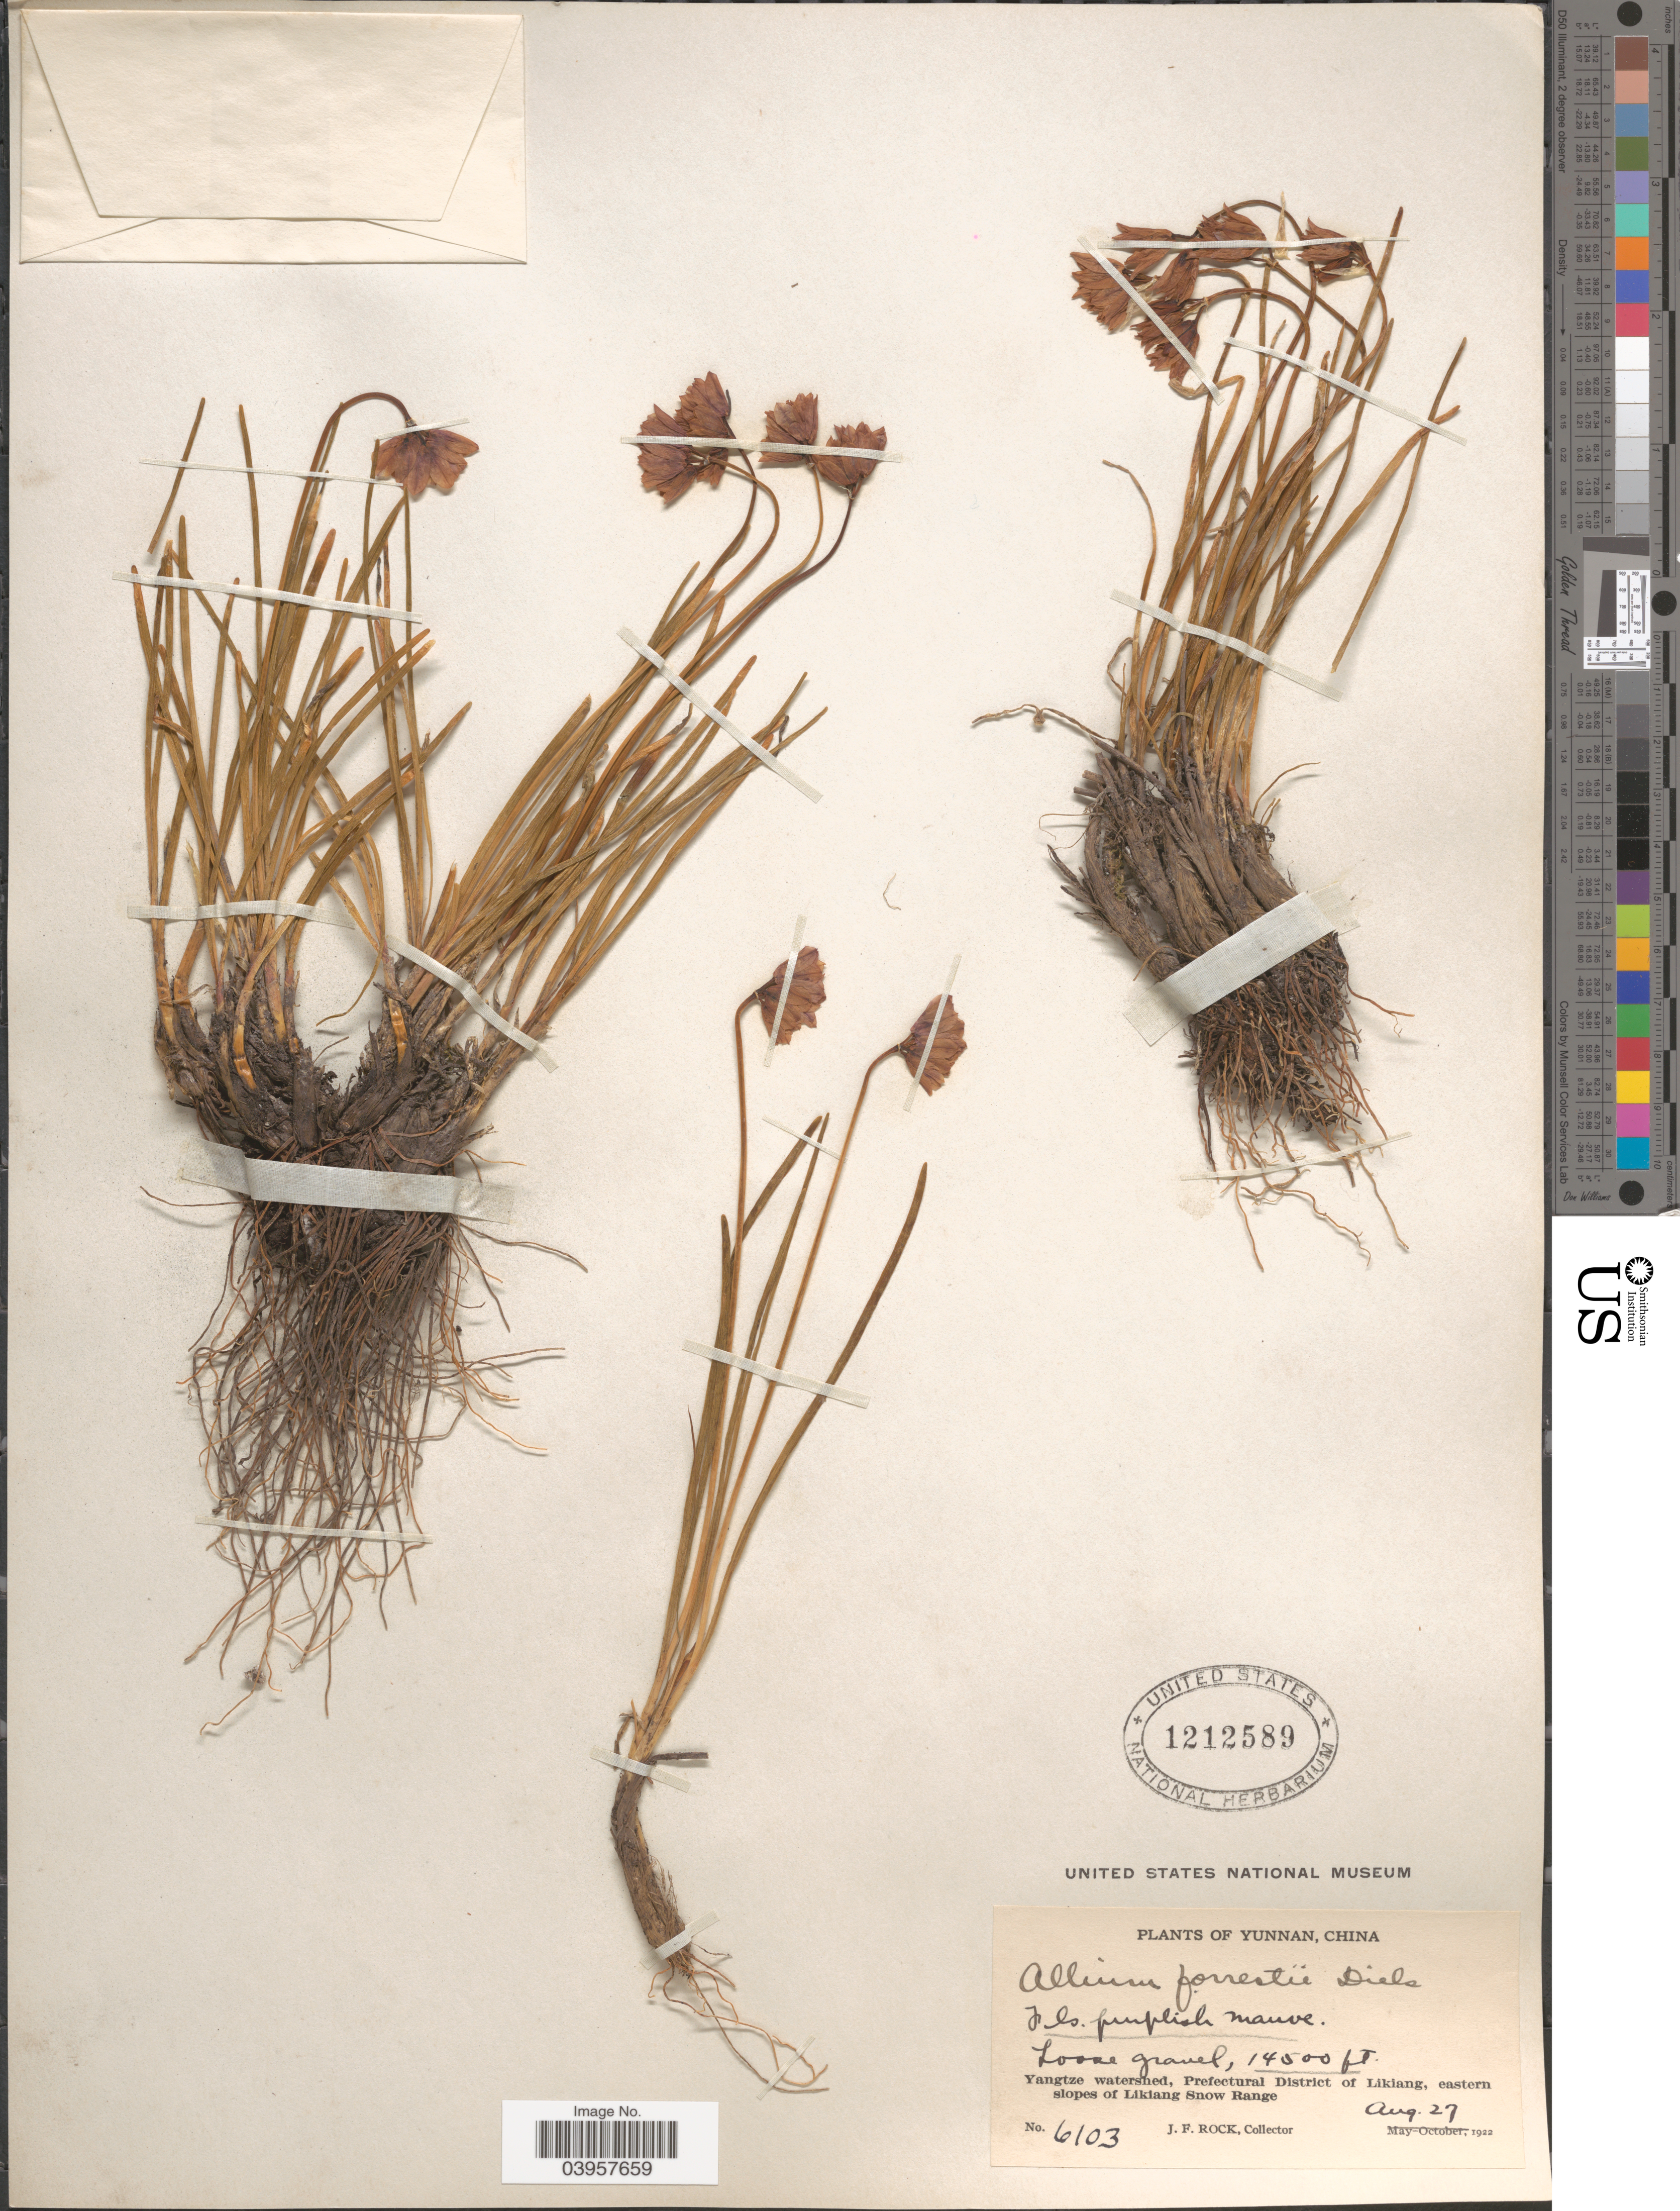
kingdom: Plantae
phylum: Tracheophyta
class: Liliopsida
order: Asparagales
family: Amaryllidaceae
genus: Allium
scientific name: Allium forrestii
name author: Diels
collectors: J. Rock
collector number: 6103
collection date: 1922-08-27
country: China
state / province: Yunnan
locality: Yangtze watershed, Prefectural District of Likiang, eastern slopes of Likiang Snow Range.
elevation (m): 4420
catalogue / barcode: US 1212589